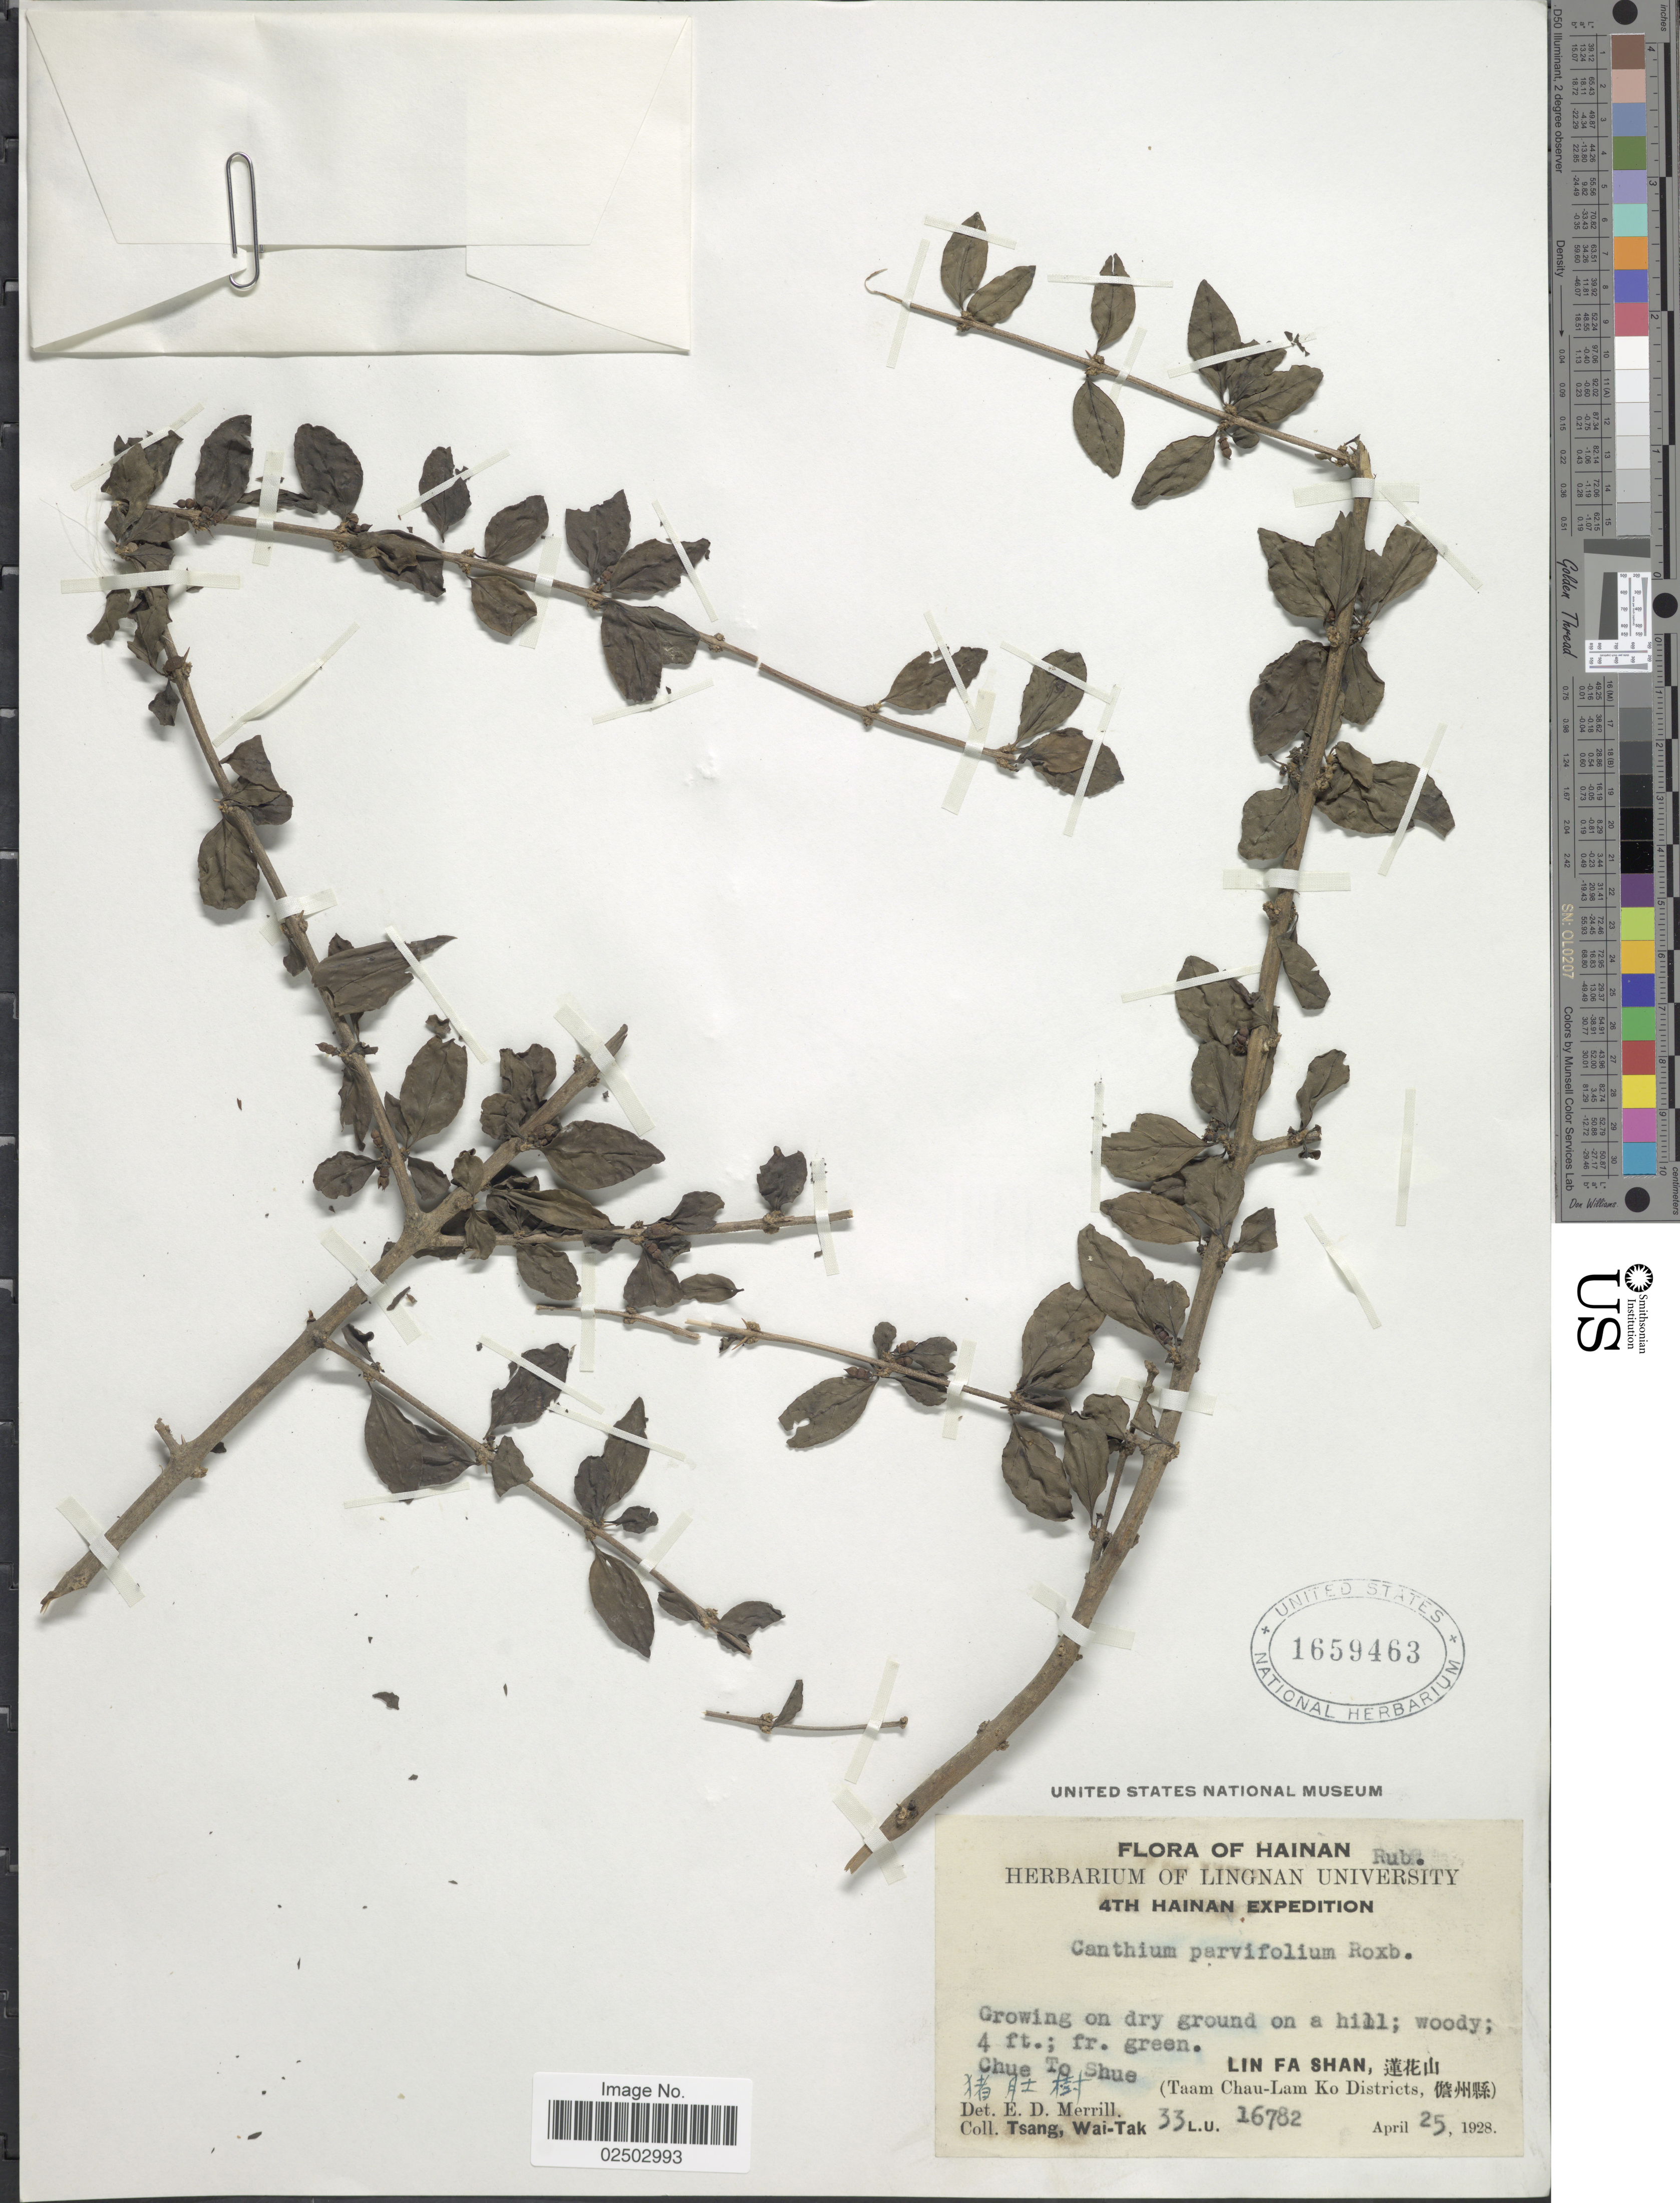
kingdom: Plantae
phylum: Tracheophyta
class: Magnoliopsida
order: Gentianales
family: Rubiaceae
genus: Canthium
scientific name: Canthium parvifolium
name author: Roxb.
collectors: W. T. Tsang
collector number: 33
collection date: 1928-04-25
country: China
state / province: Hainan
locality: On dry ground on a hill, Chue To Shue, Lin Fa Shan, (Taam Chau-Lam Ko District)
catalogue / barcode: US 1659463